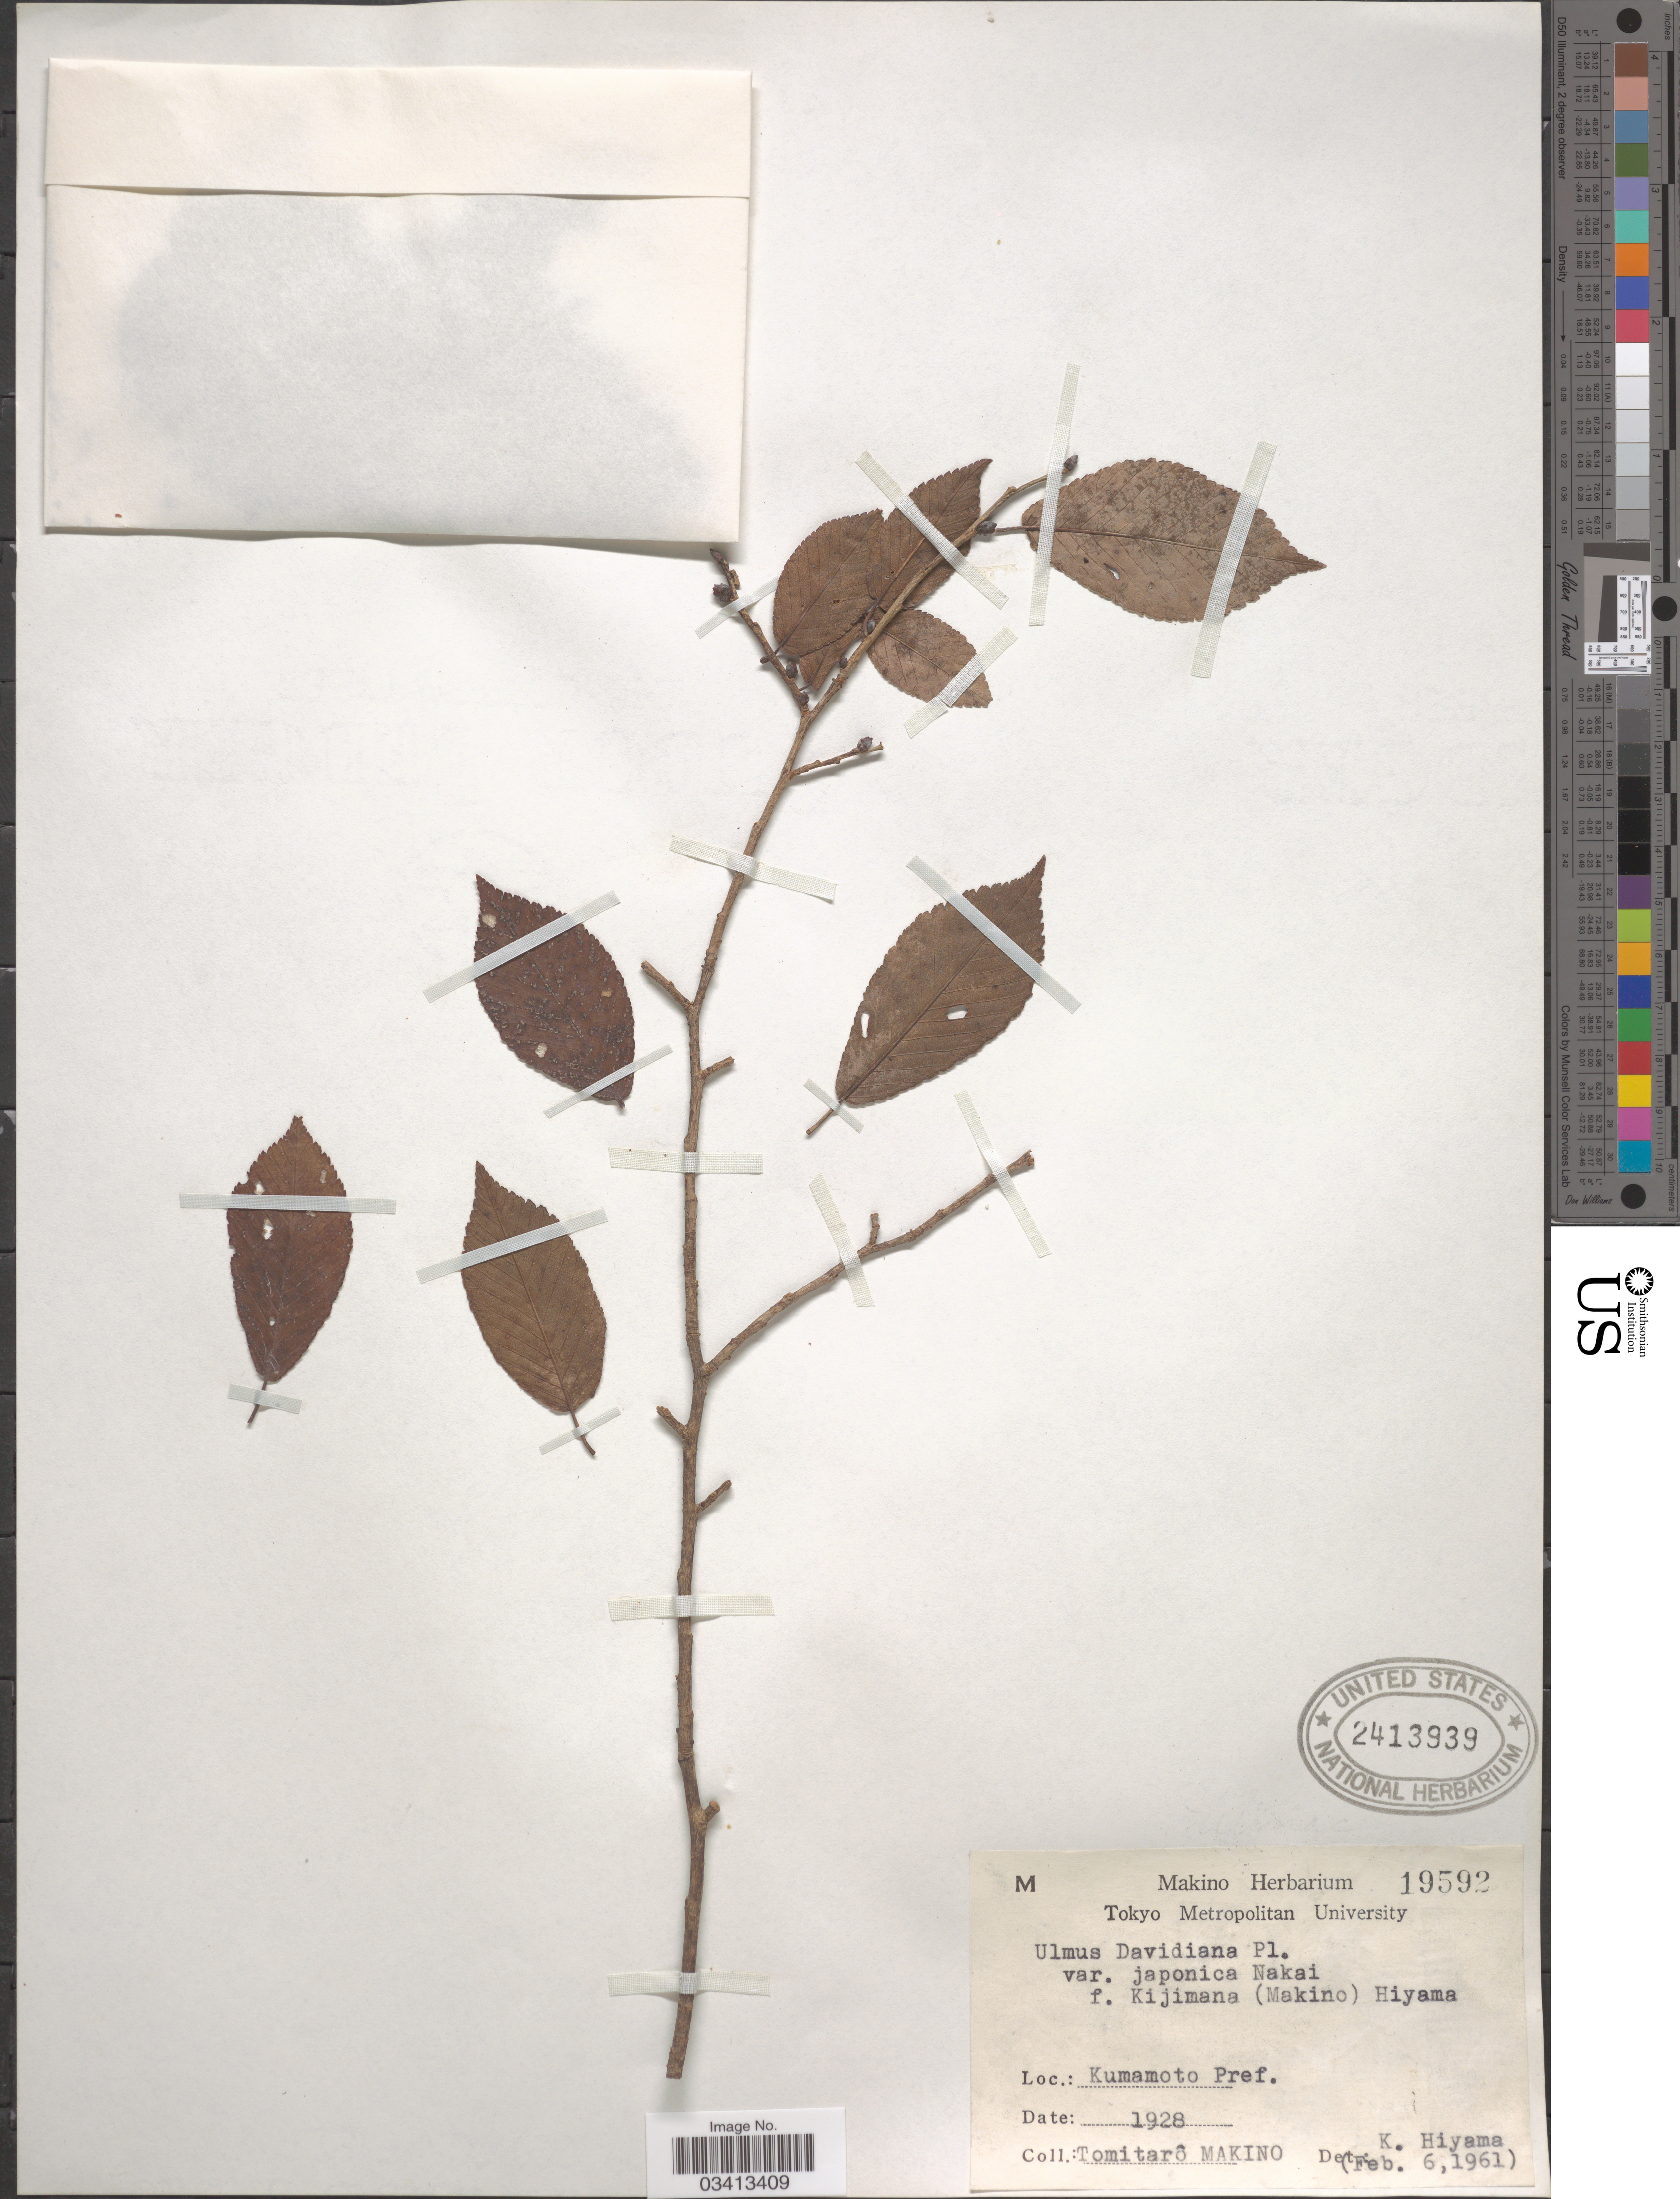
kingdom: Plantae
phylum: Tracheophyta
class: Magnoliopsida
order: Rosales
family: Ulmaceae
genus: Ulmus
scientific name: Ulmus davidiana var. japonica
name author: (Rehder) Nakai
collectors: T. Makino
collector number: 19592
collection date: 1928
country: Japan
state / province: Kumamoto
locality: Kumamoto Pref.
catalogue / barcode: US 2413939